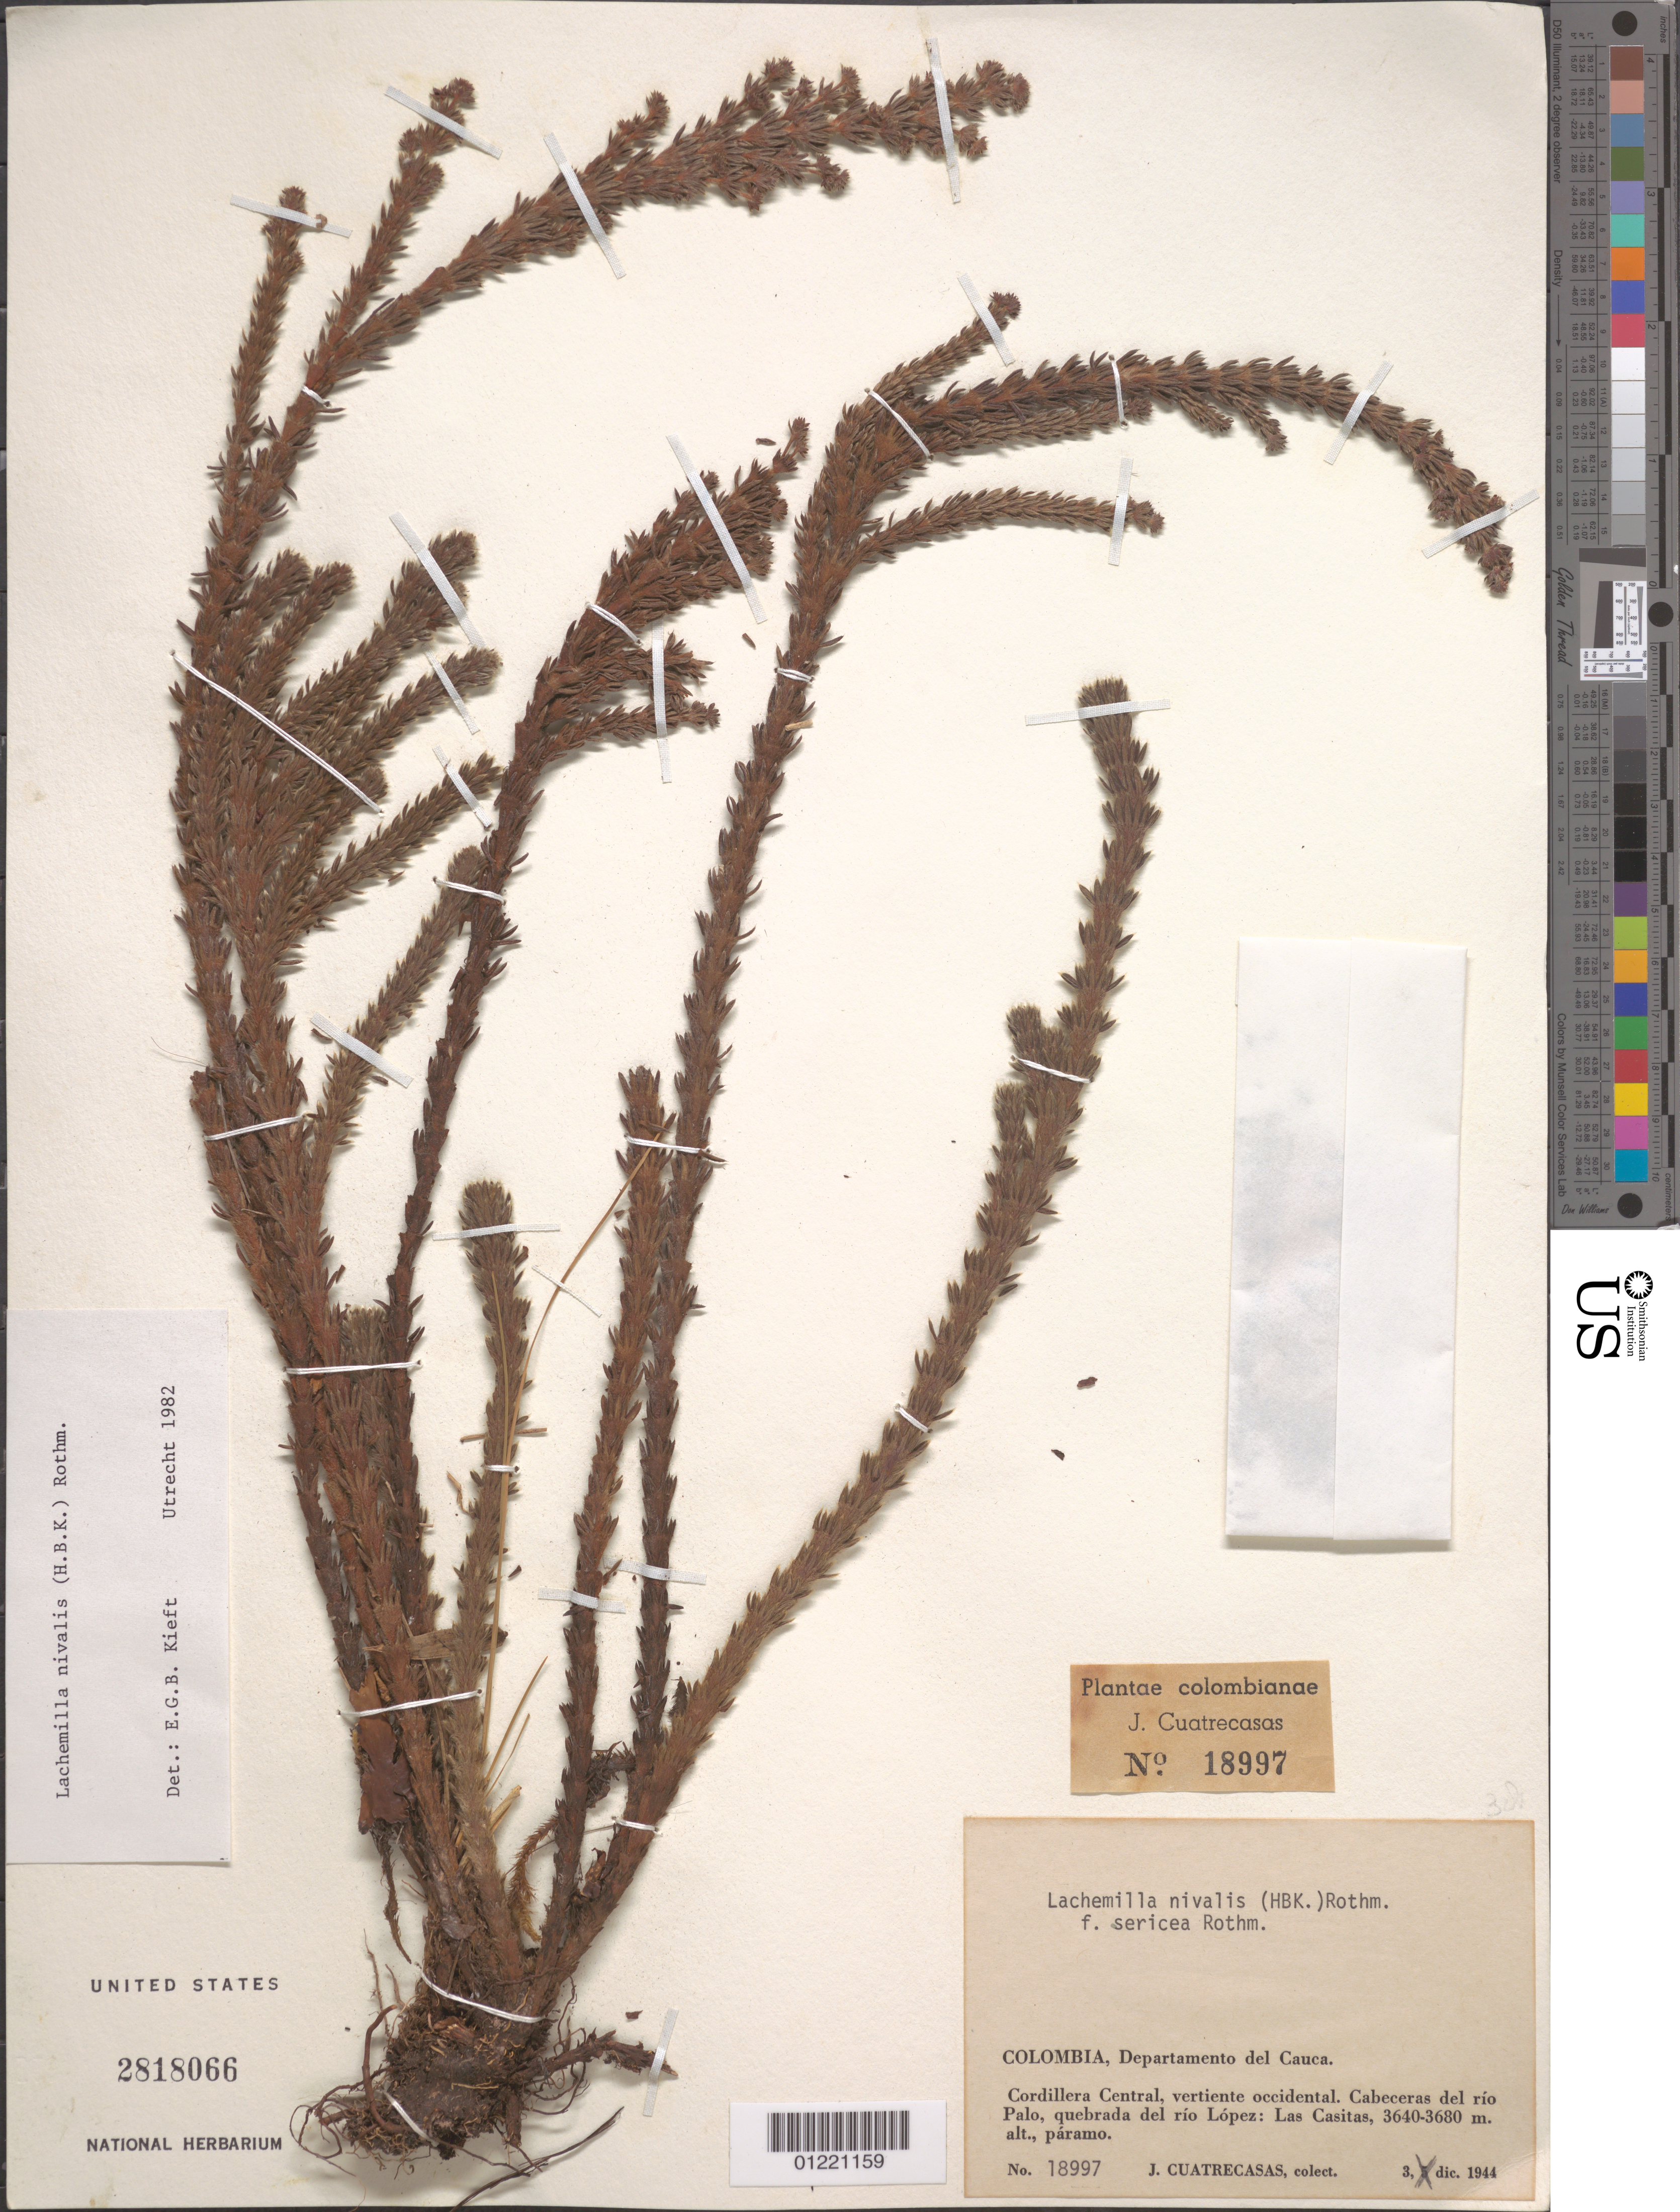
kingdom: Plantae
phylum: Tracheophyta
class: Magnoliopsida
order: Rosales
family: Rosaceae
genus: Lachemilla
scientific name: Lachemilla nivalis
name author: (Kunth) Rothm.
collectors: J. Cuatrecasas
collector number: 18997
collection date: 1944-12-03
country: Colombia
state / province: Cauca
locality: Cordillera Central, vertiente occidental, Cabeceras del rio Palo, Quebrada del río Lopez: Las Casitas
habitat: paramo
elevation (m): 3640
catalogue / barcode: US 2818066